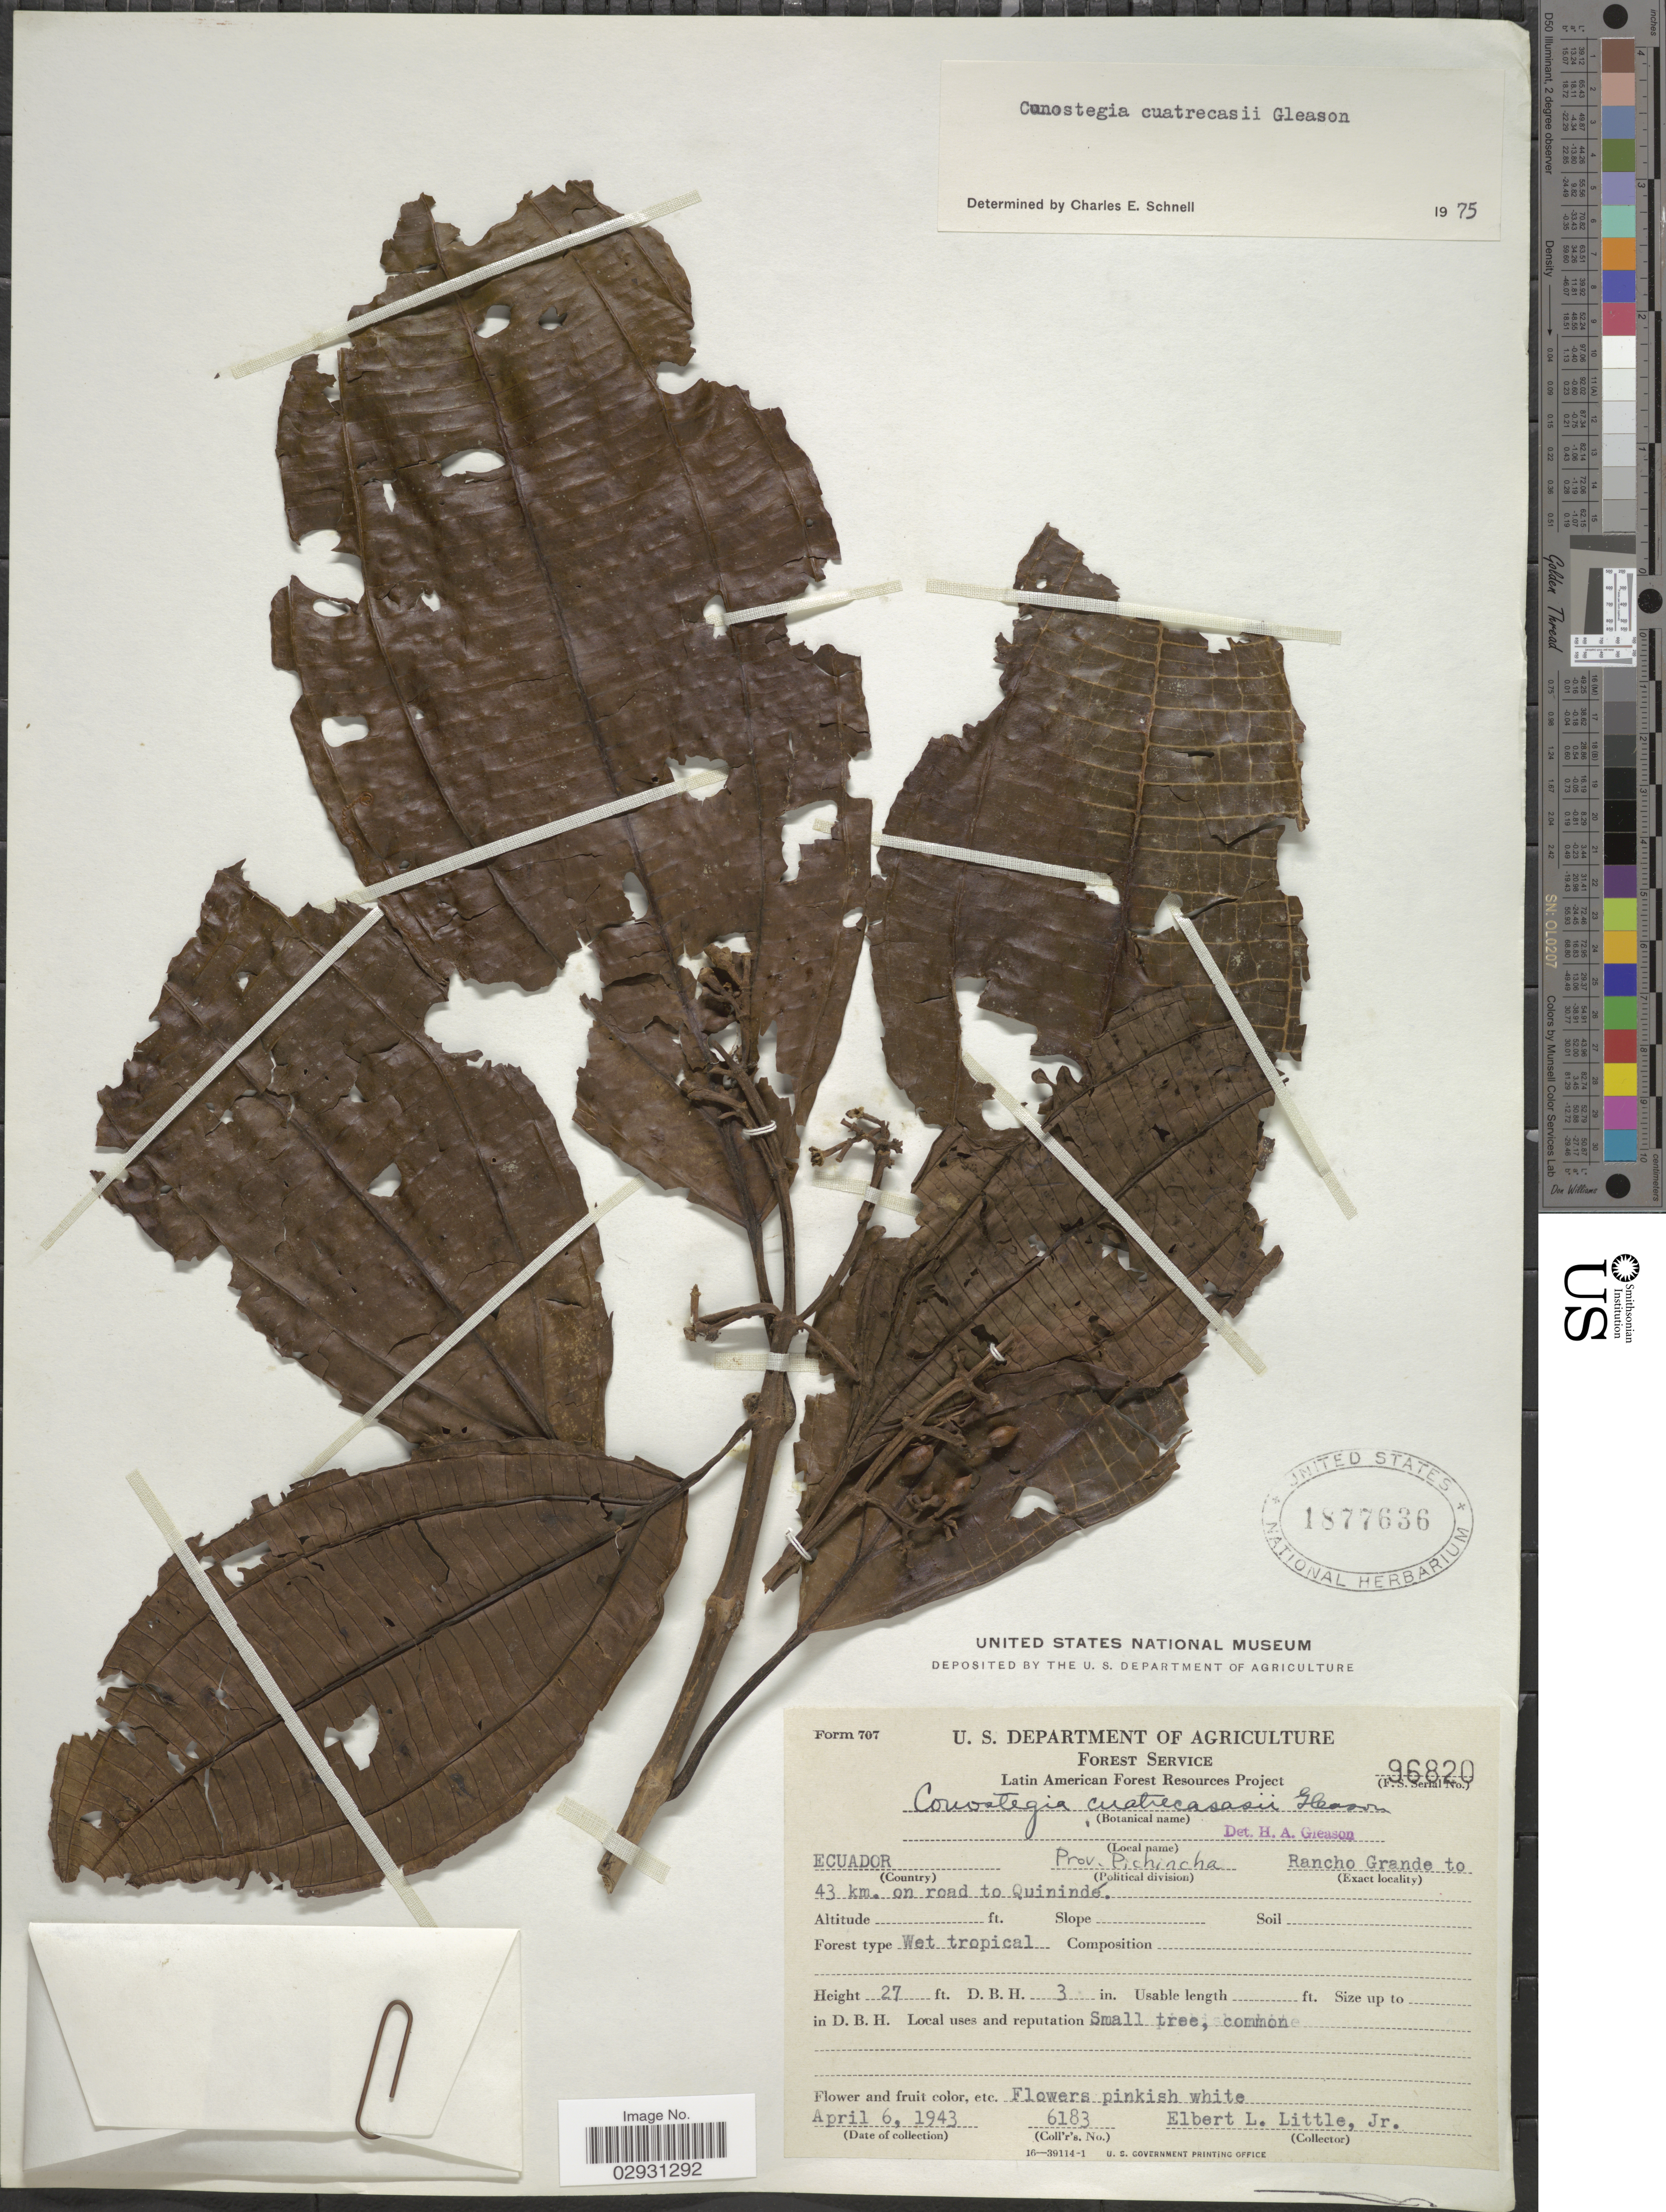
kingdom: Plantae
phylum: Tracheophyta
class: Magnoliopsida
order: Myrtales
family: Melastomataceae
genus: Conostegia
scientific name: Conostegia cuatrecasasii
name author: Gleason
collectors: E. L. Little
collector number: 6183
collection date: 1943-04-06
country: Ecuador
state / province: Pichincha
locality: Rancho Grande to 43 km. on road to Quinindé.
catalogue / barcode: US 1877636